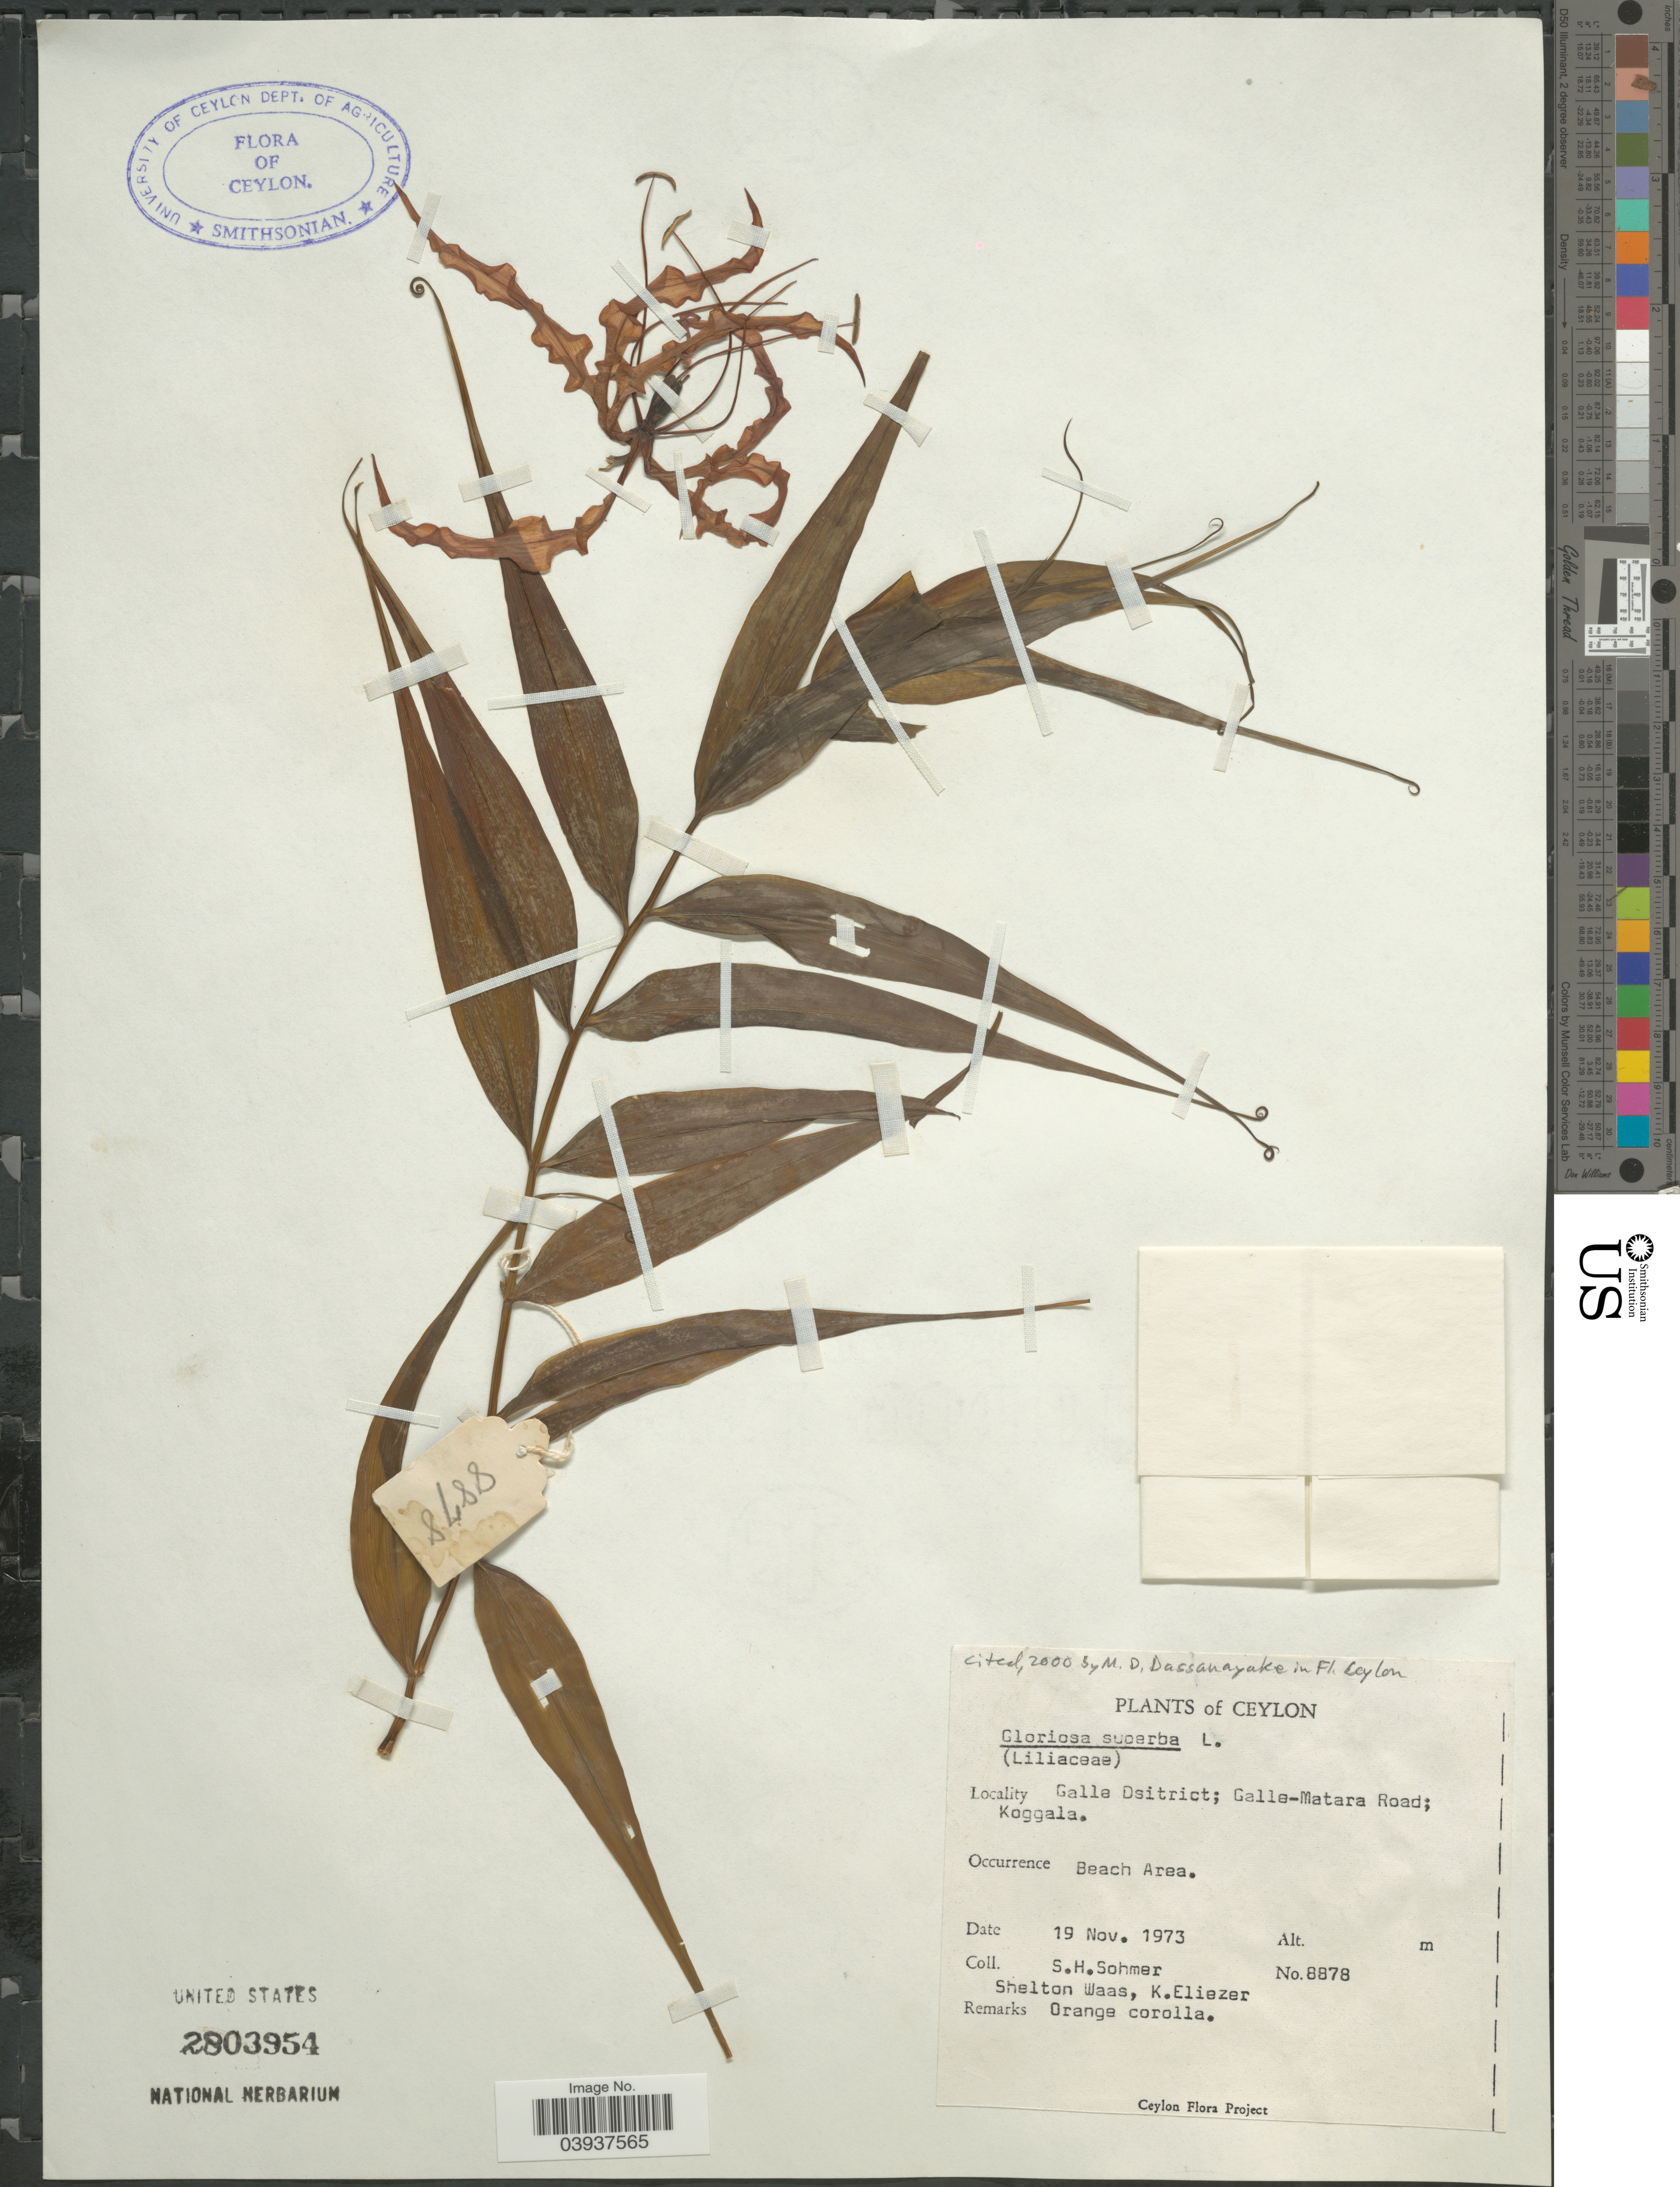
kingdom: Plantae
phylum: Tracheophyta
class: Liliopsida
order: Liliales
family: Colchicaceae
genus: Gloriosa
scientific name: Gloriosa superba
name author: L.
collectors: S. H. Sohmer, S. Waas & K. Eliezer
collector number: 8878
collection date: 1973-11-19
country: Sri Lanka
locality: Ceylon. Galle Dsitrict; Galle-Matare Road; Koggala. Beach Area.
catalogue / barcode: US 2803954